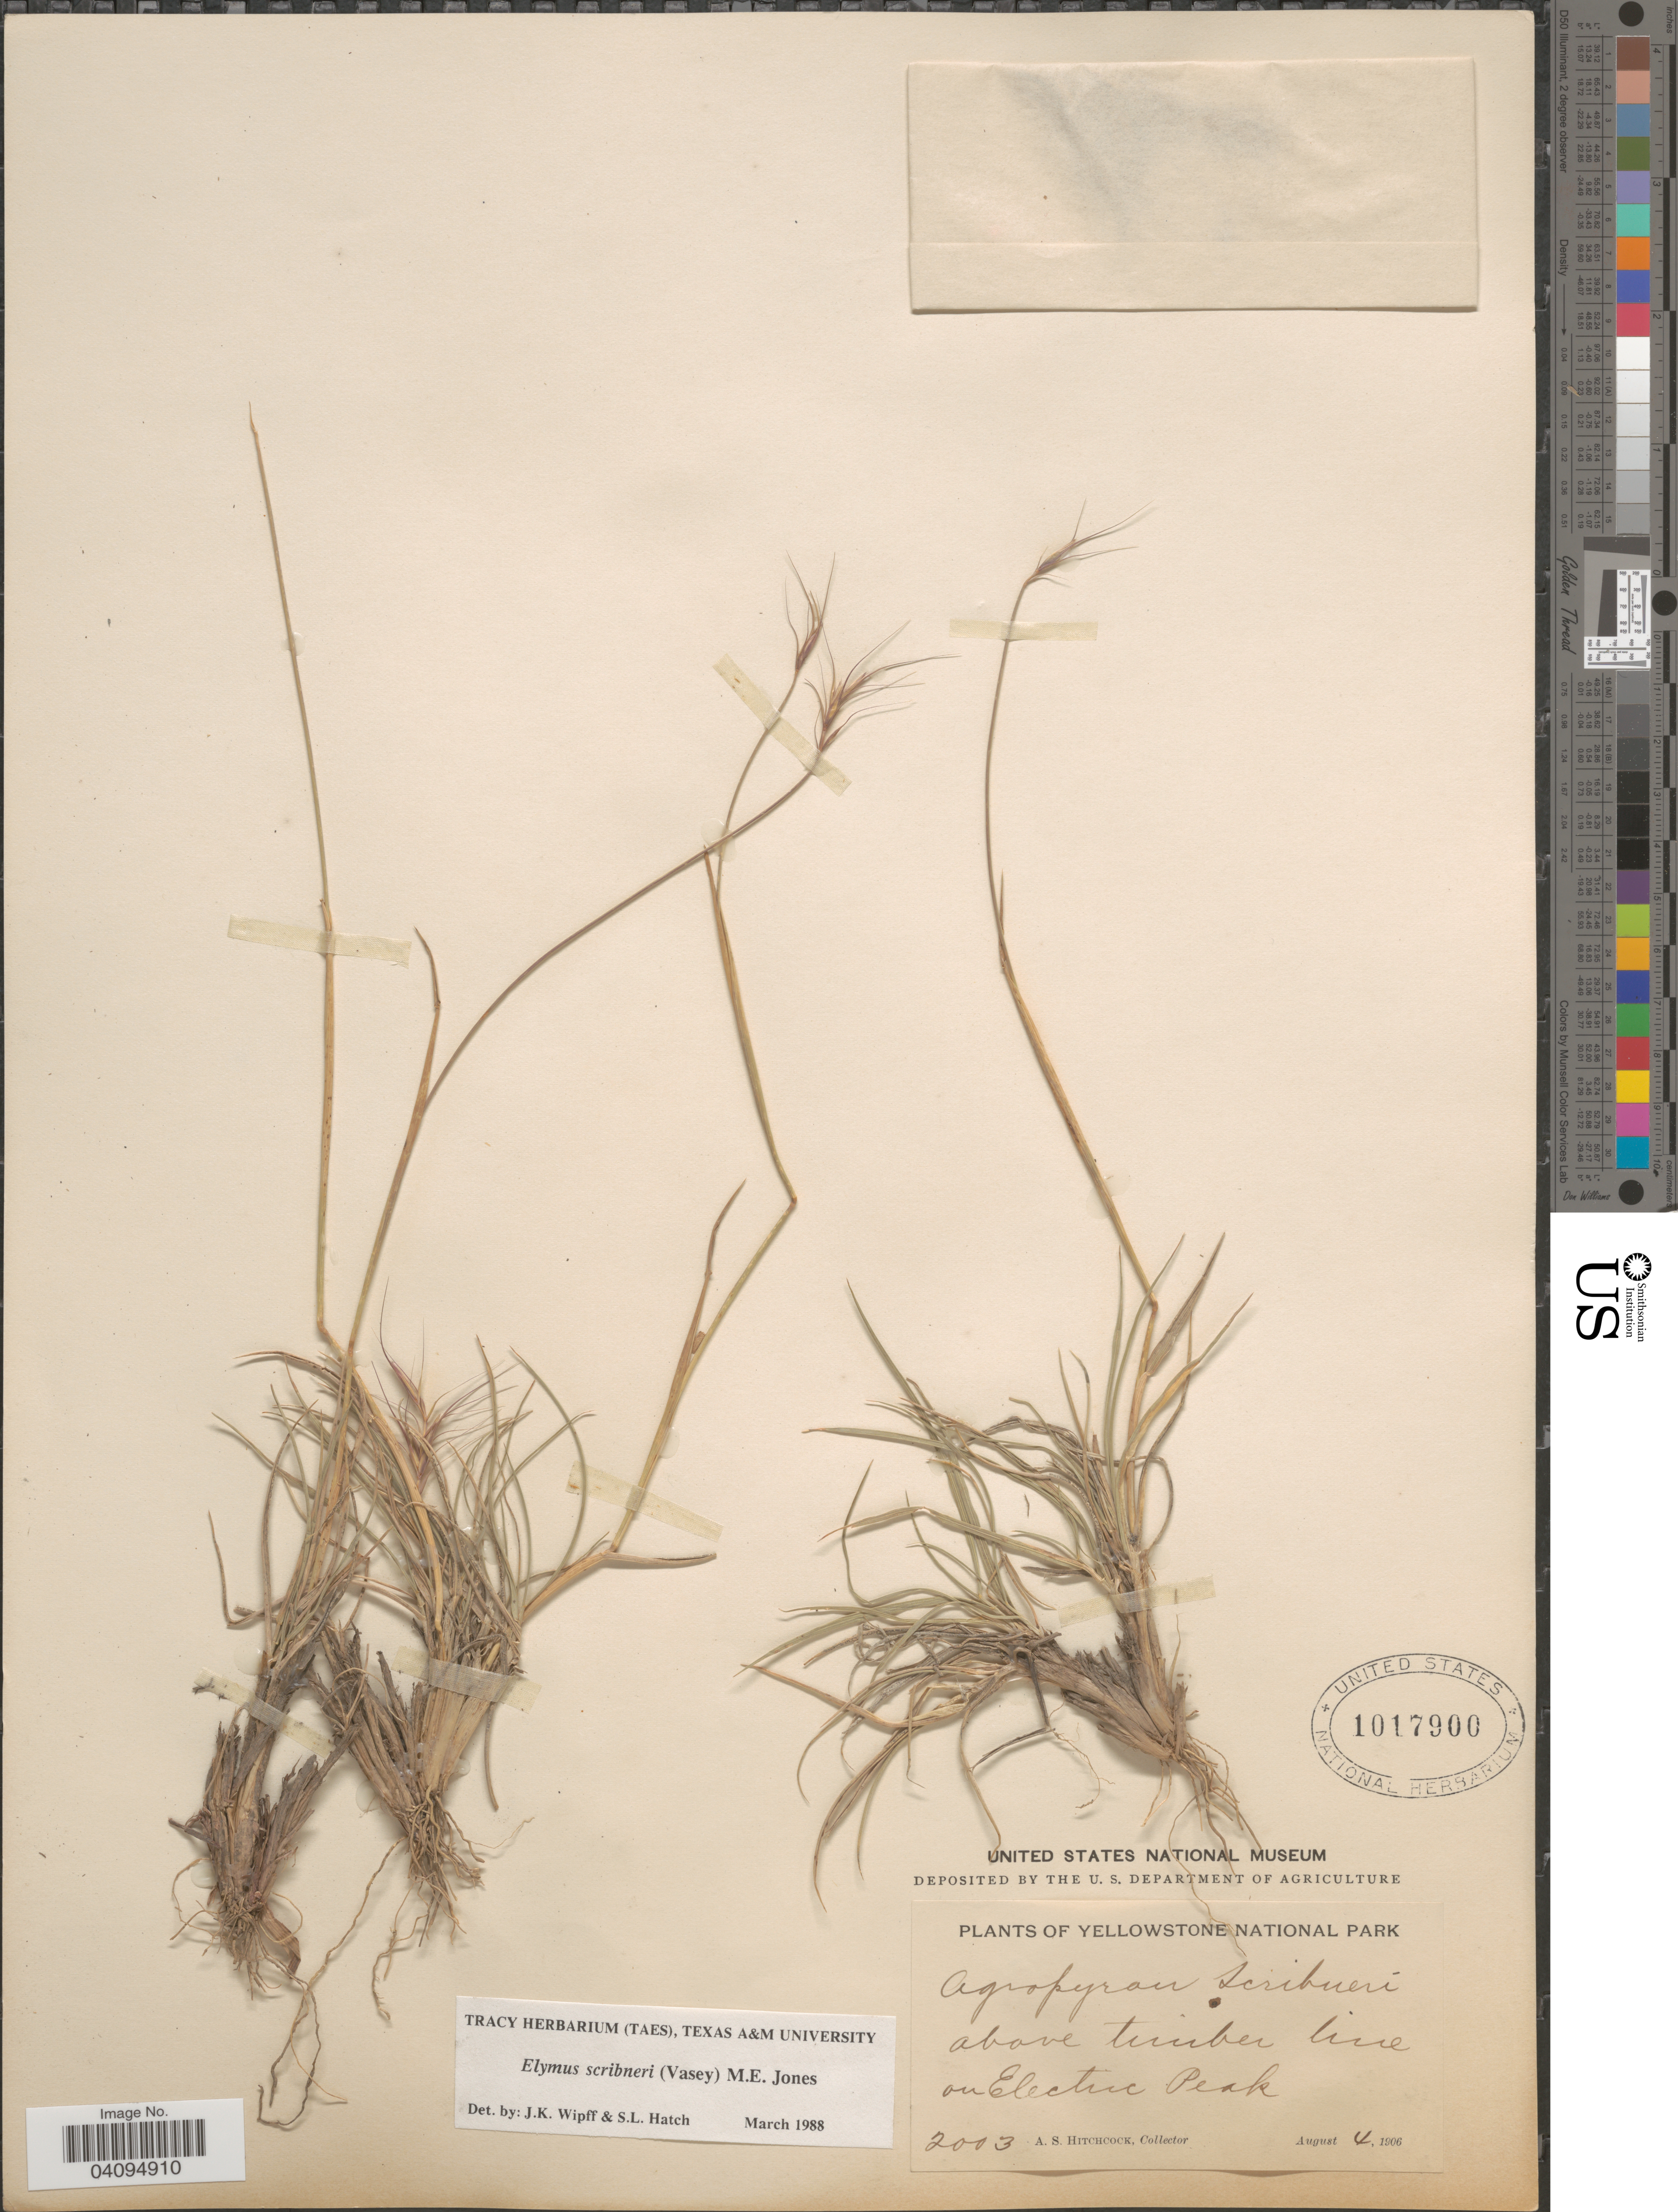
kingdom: Plantae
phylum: Tracheophyta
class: Liliopsida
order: Poales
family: Poaceae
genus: Elymus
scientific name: Elymus scribneri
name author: (Vasey) M.E. Jones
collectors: A. S. Hitchcock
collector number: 2003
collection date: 1906-08-04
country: United States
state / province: Montana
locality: Yellowstone National Park. Above timber line on Electric Peak.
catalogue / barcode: US 1017900